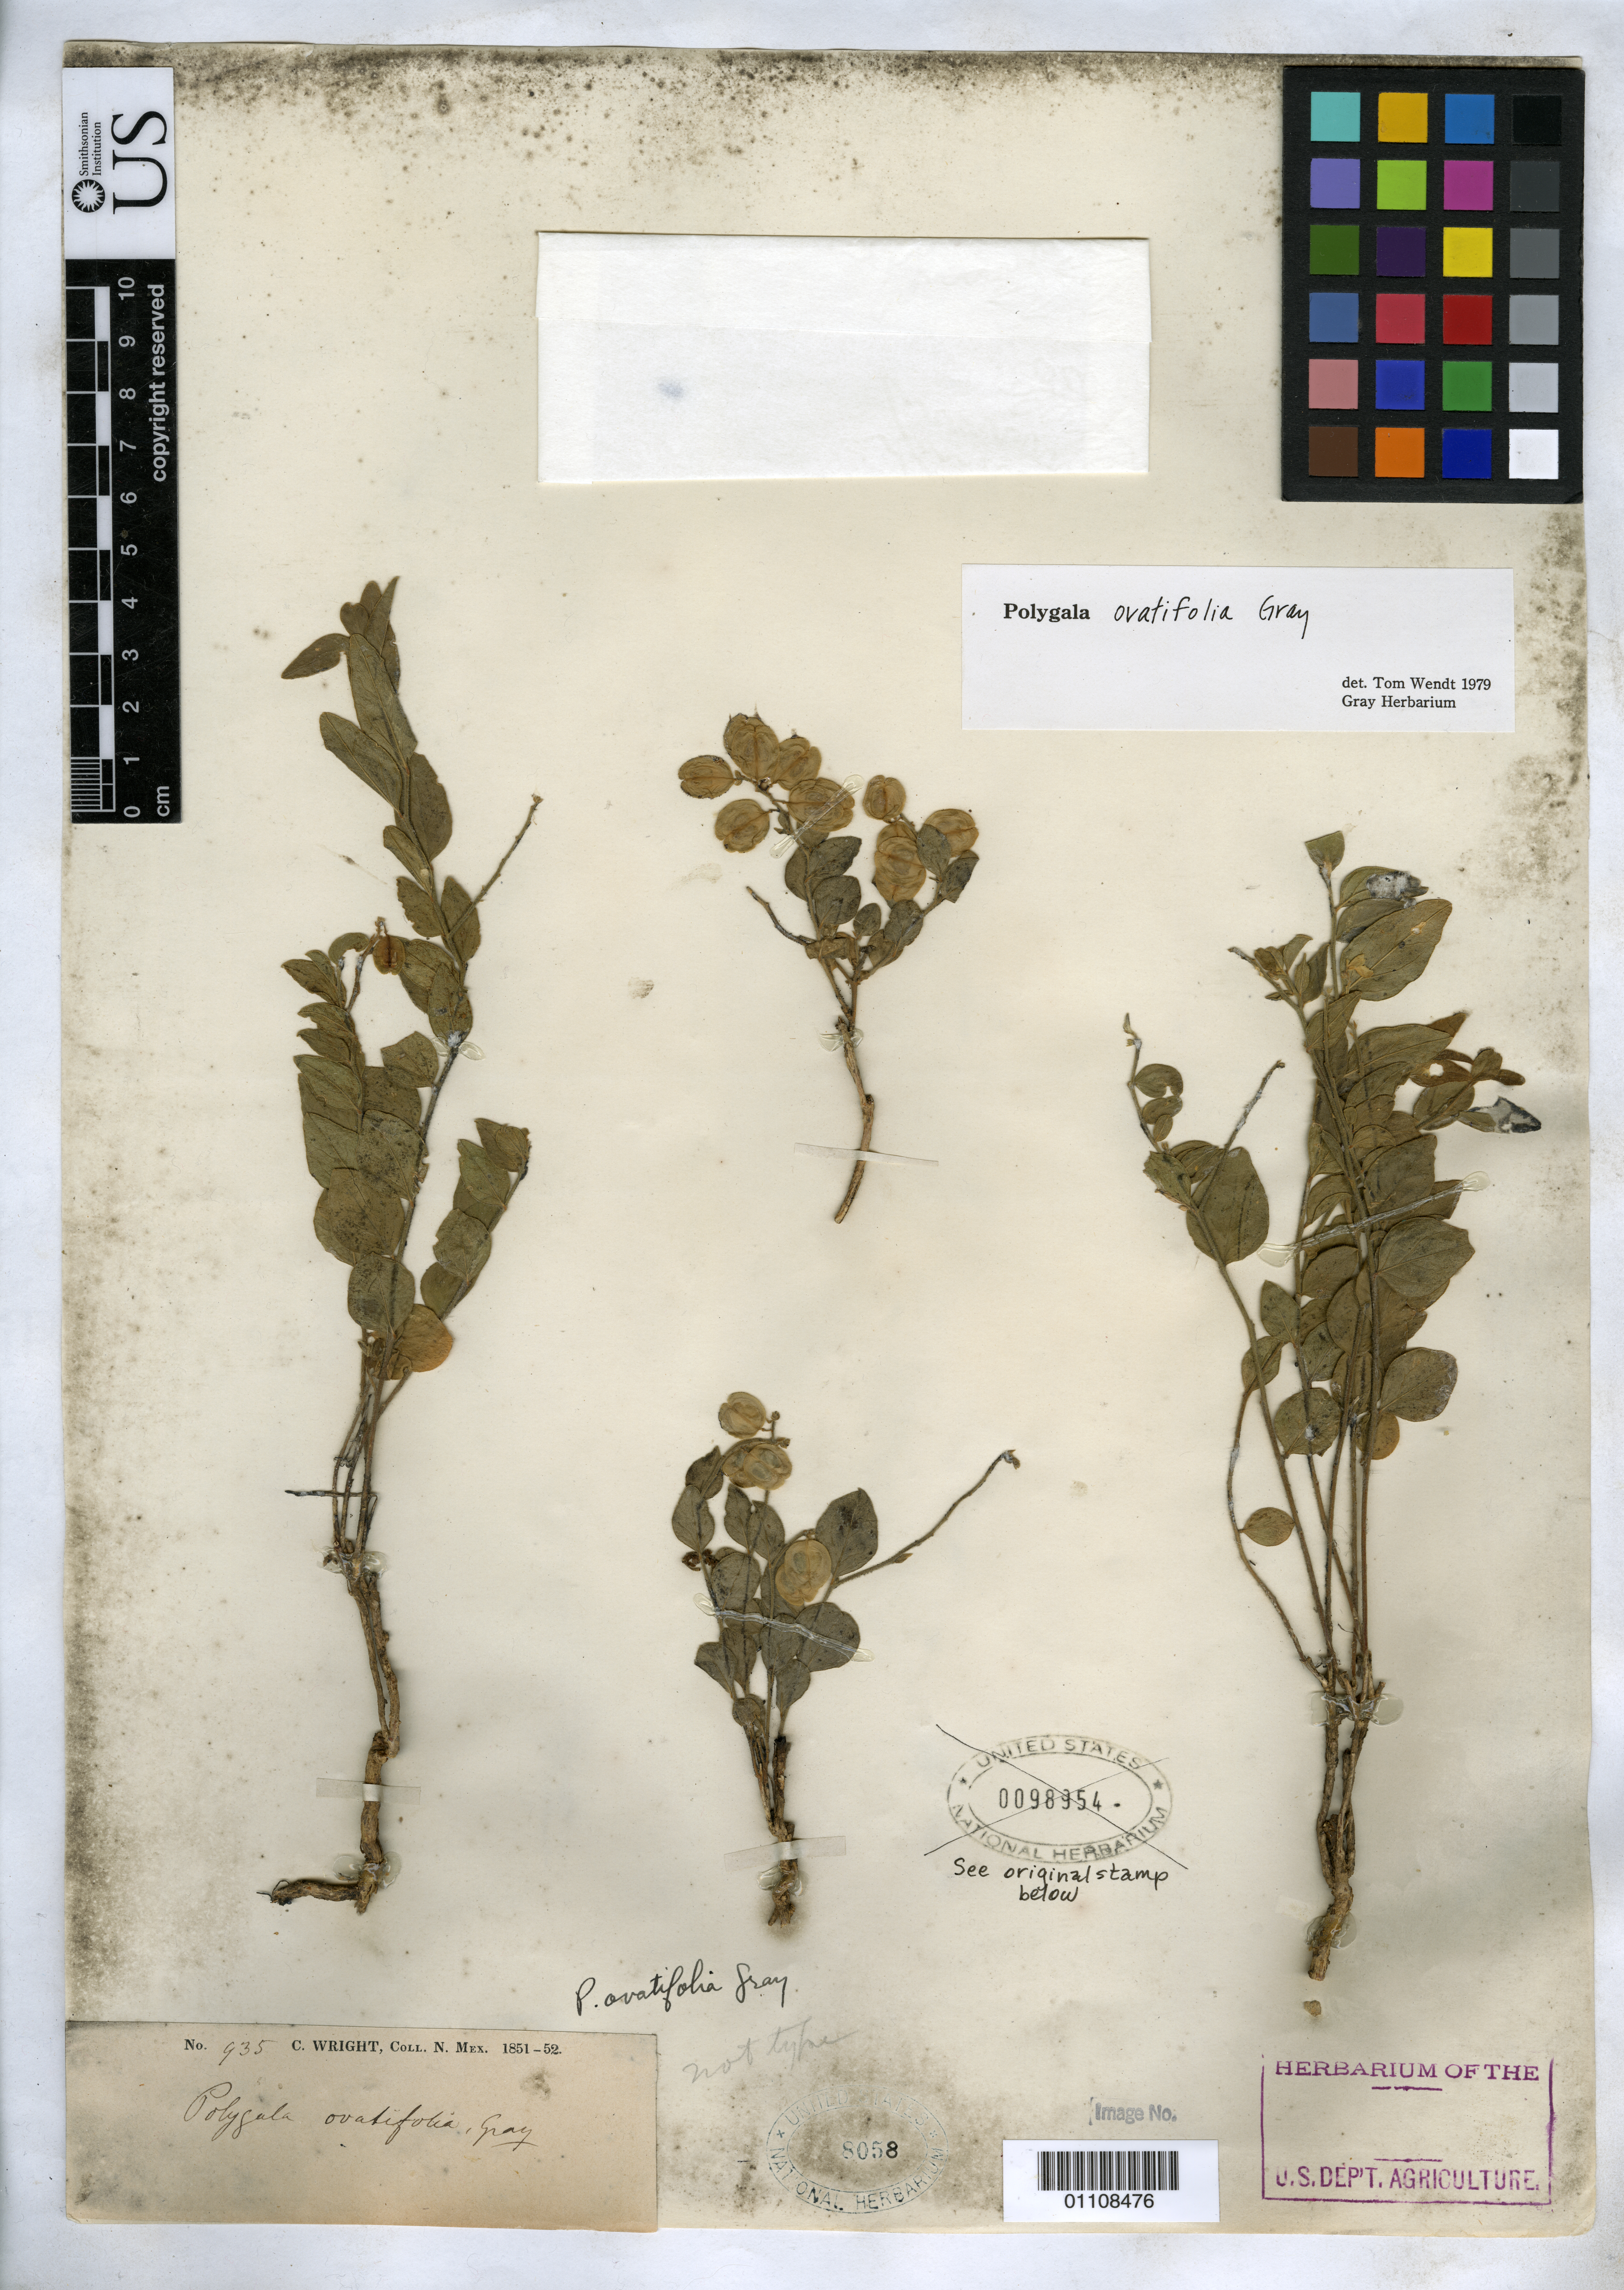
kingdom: Plantae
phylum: Tracheophyta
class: Magnoliopsida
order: Fabales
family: Polygalaceae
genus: Polygala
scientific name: Polygala ovatifolia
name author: A. Gray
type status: Possible Syntype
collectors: C. Wright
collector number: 935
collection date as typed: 1851 to -- --- 1852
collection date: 1851/1852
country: United States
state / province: New Mexico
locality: Limpia.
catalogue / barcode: US 8058